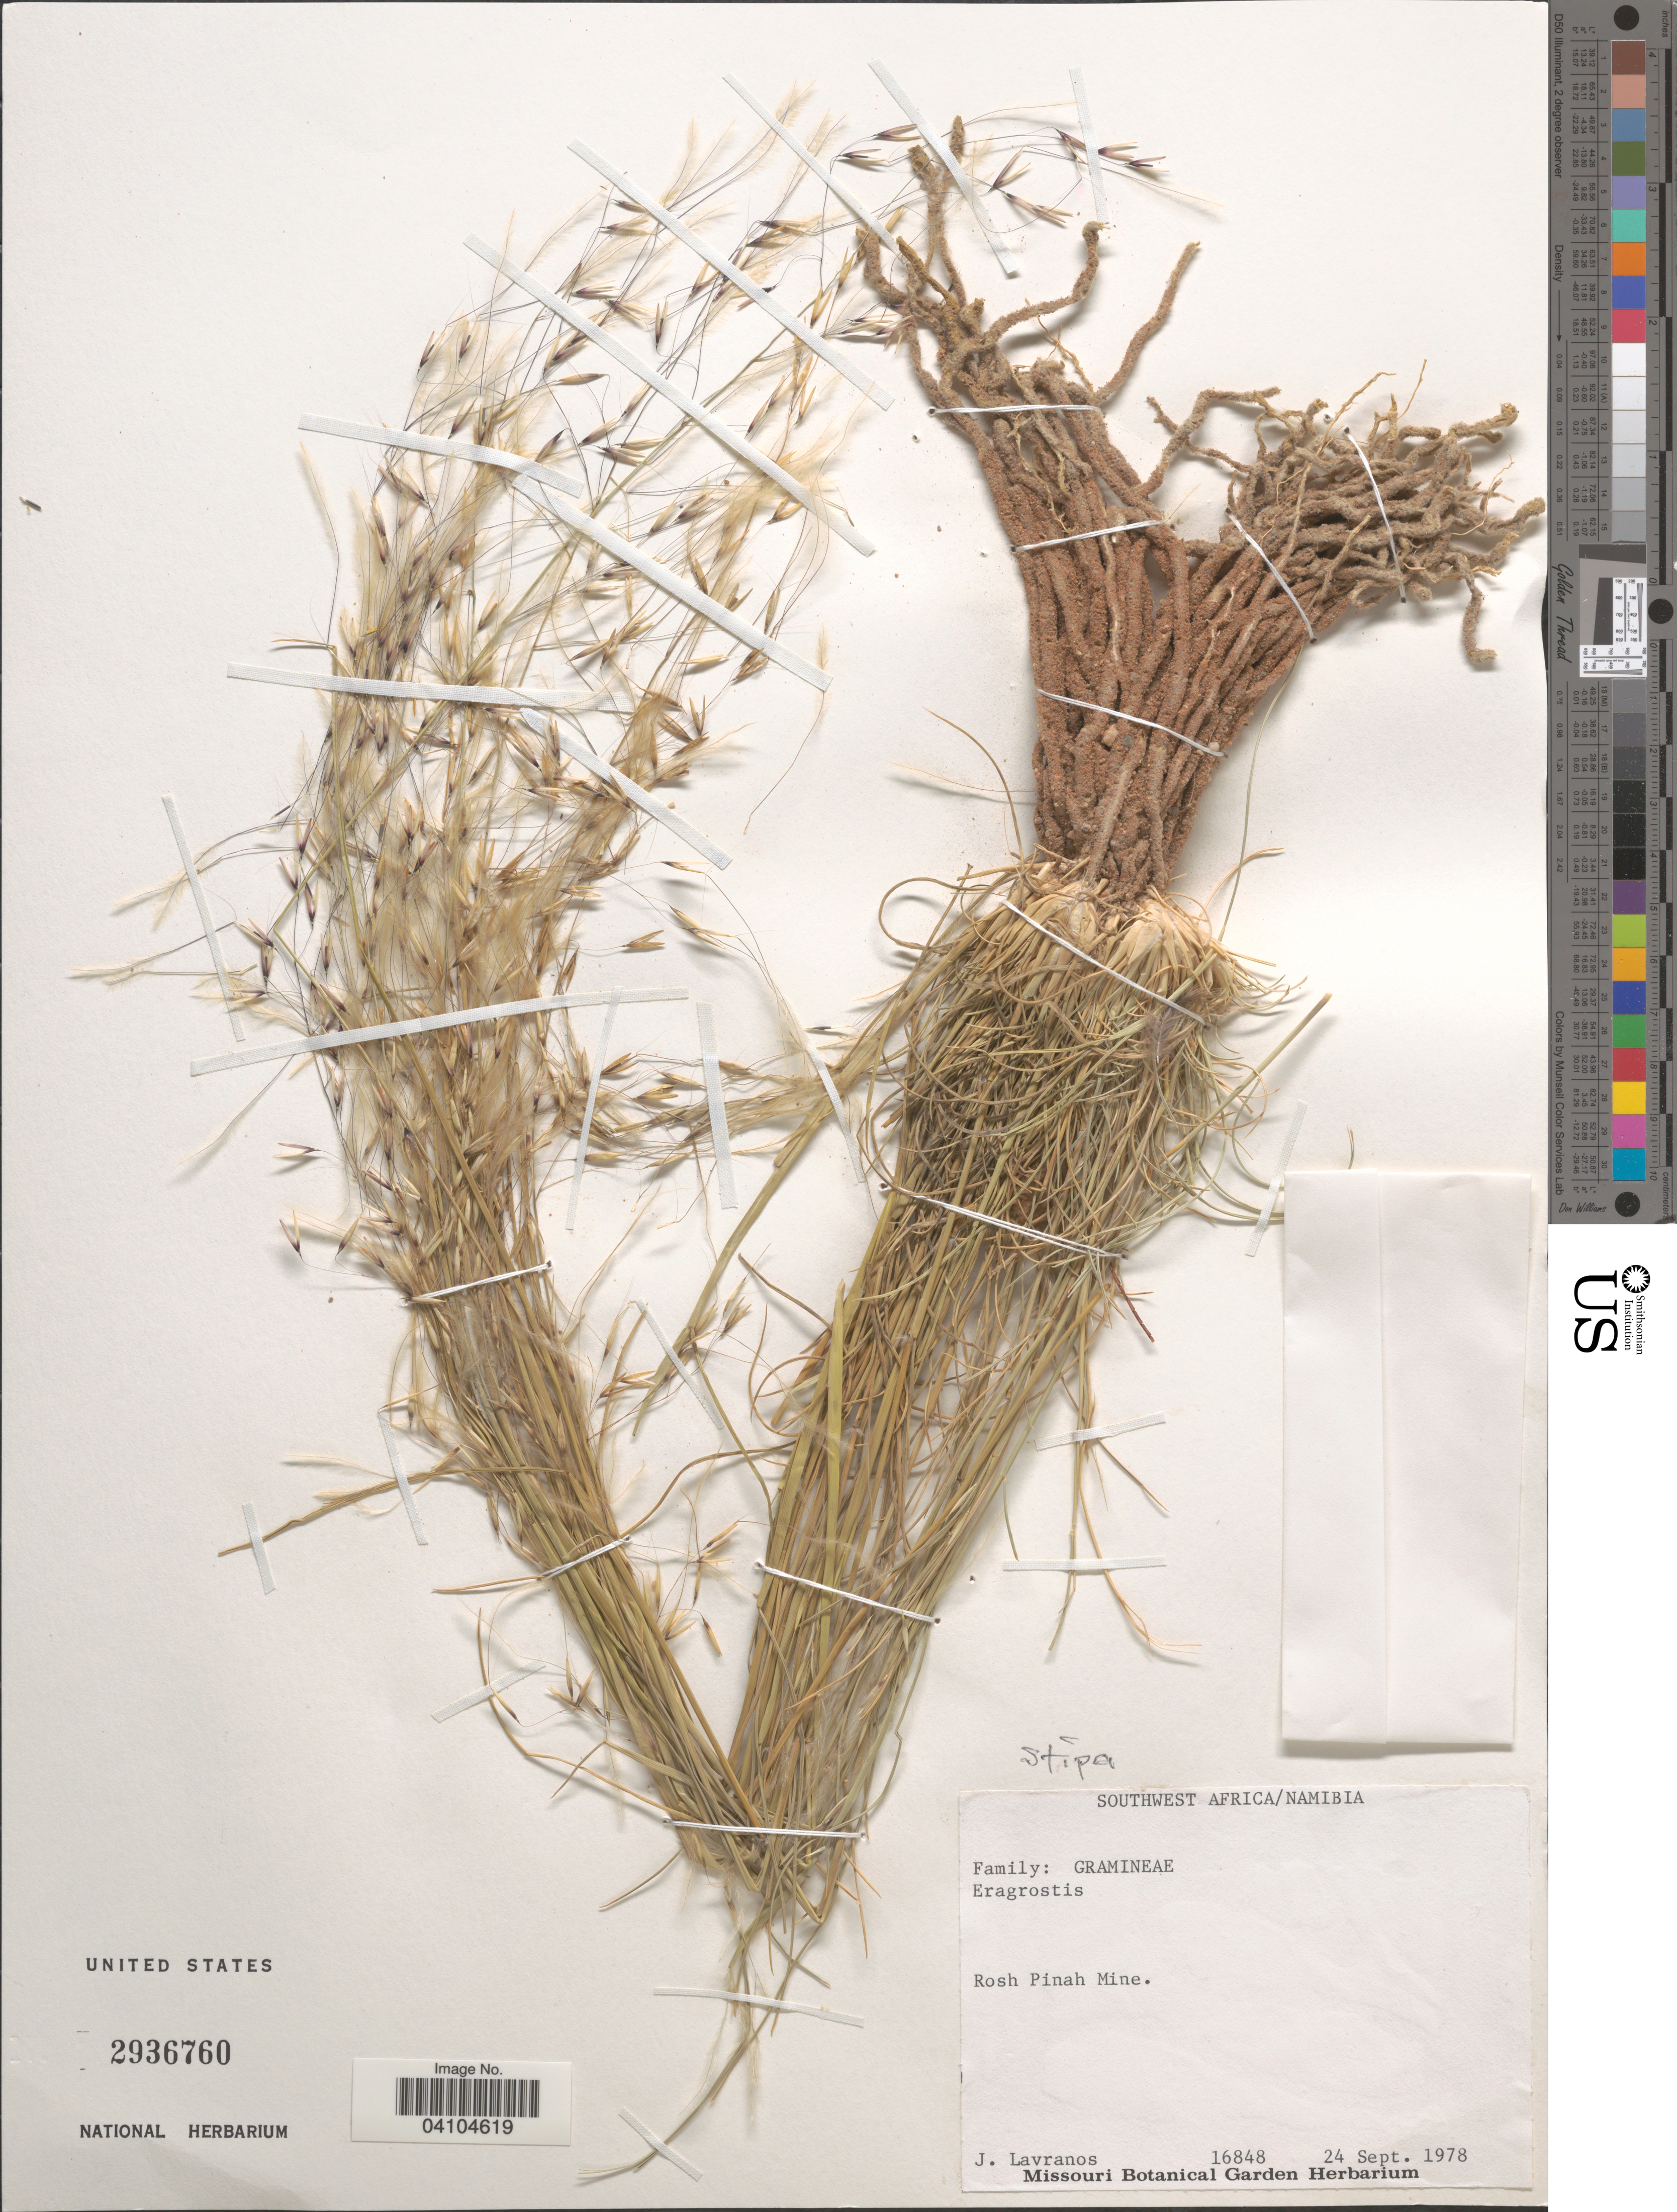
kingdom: Plantae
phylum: Tracheophyta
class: Liliopsida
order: Poales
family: Poaceae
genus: Stipagrostis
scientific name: Stipagrostis sp.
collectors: J. Lavranos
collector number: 16848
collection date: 1978-09-24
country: Namibia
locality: Southwest Africa. Rosh Pinah Mine.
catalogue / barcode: US 2936760